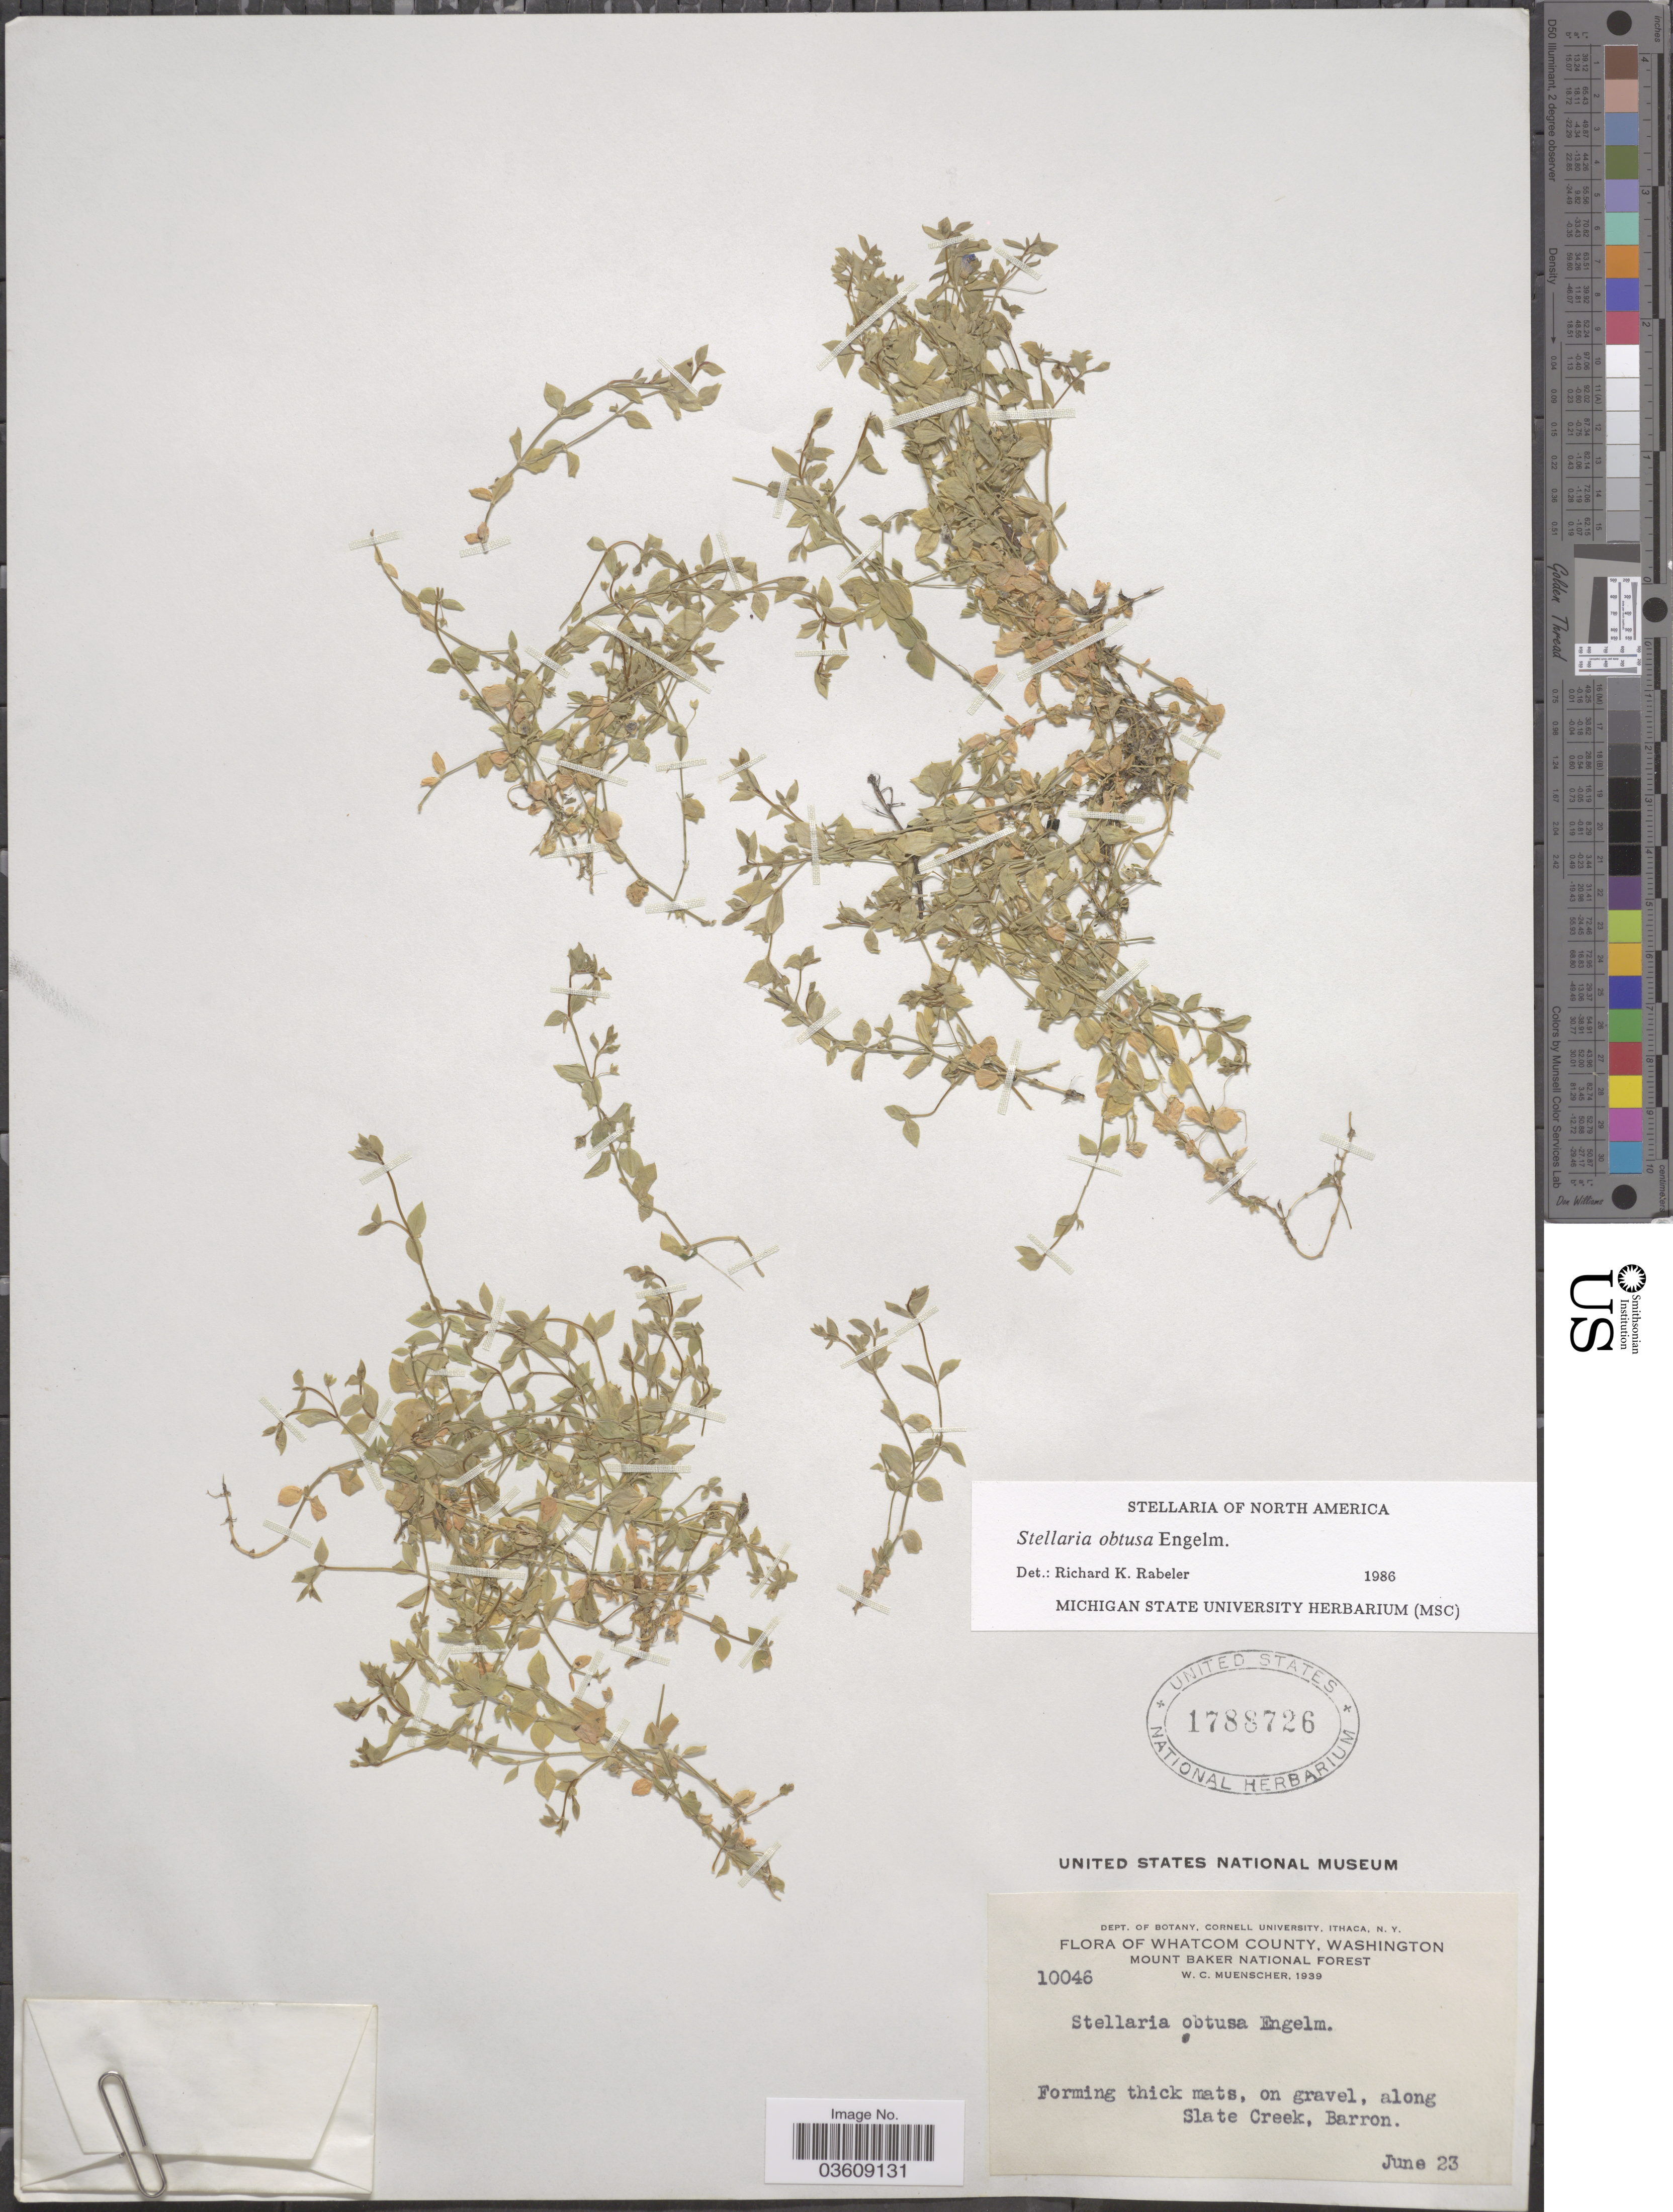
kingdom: Plantae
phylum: Tracheophyta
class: Magnoliopsida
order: Caryophyllales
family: Caryophyllaceae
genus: Engellaria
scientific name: Engellaria obtusa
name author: (Engelm.) Iamonico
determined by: U.S. National Herbarium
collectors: W. Muenscher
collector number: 10046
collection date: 1939-06-23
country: United States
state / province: Washington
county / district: Whatcom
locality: Whatcom County. Mount Baker National Forest, along Slate Creek, Barron.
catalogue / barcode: US 1788726